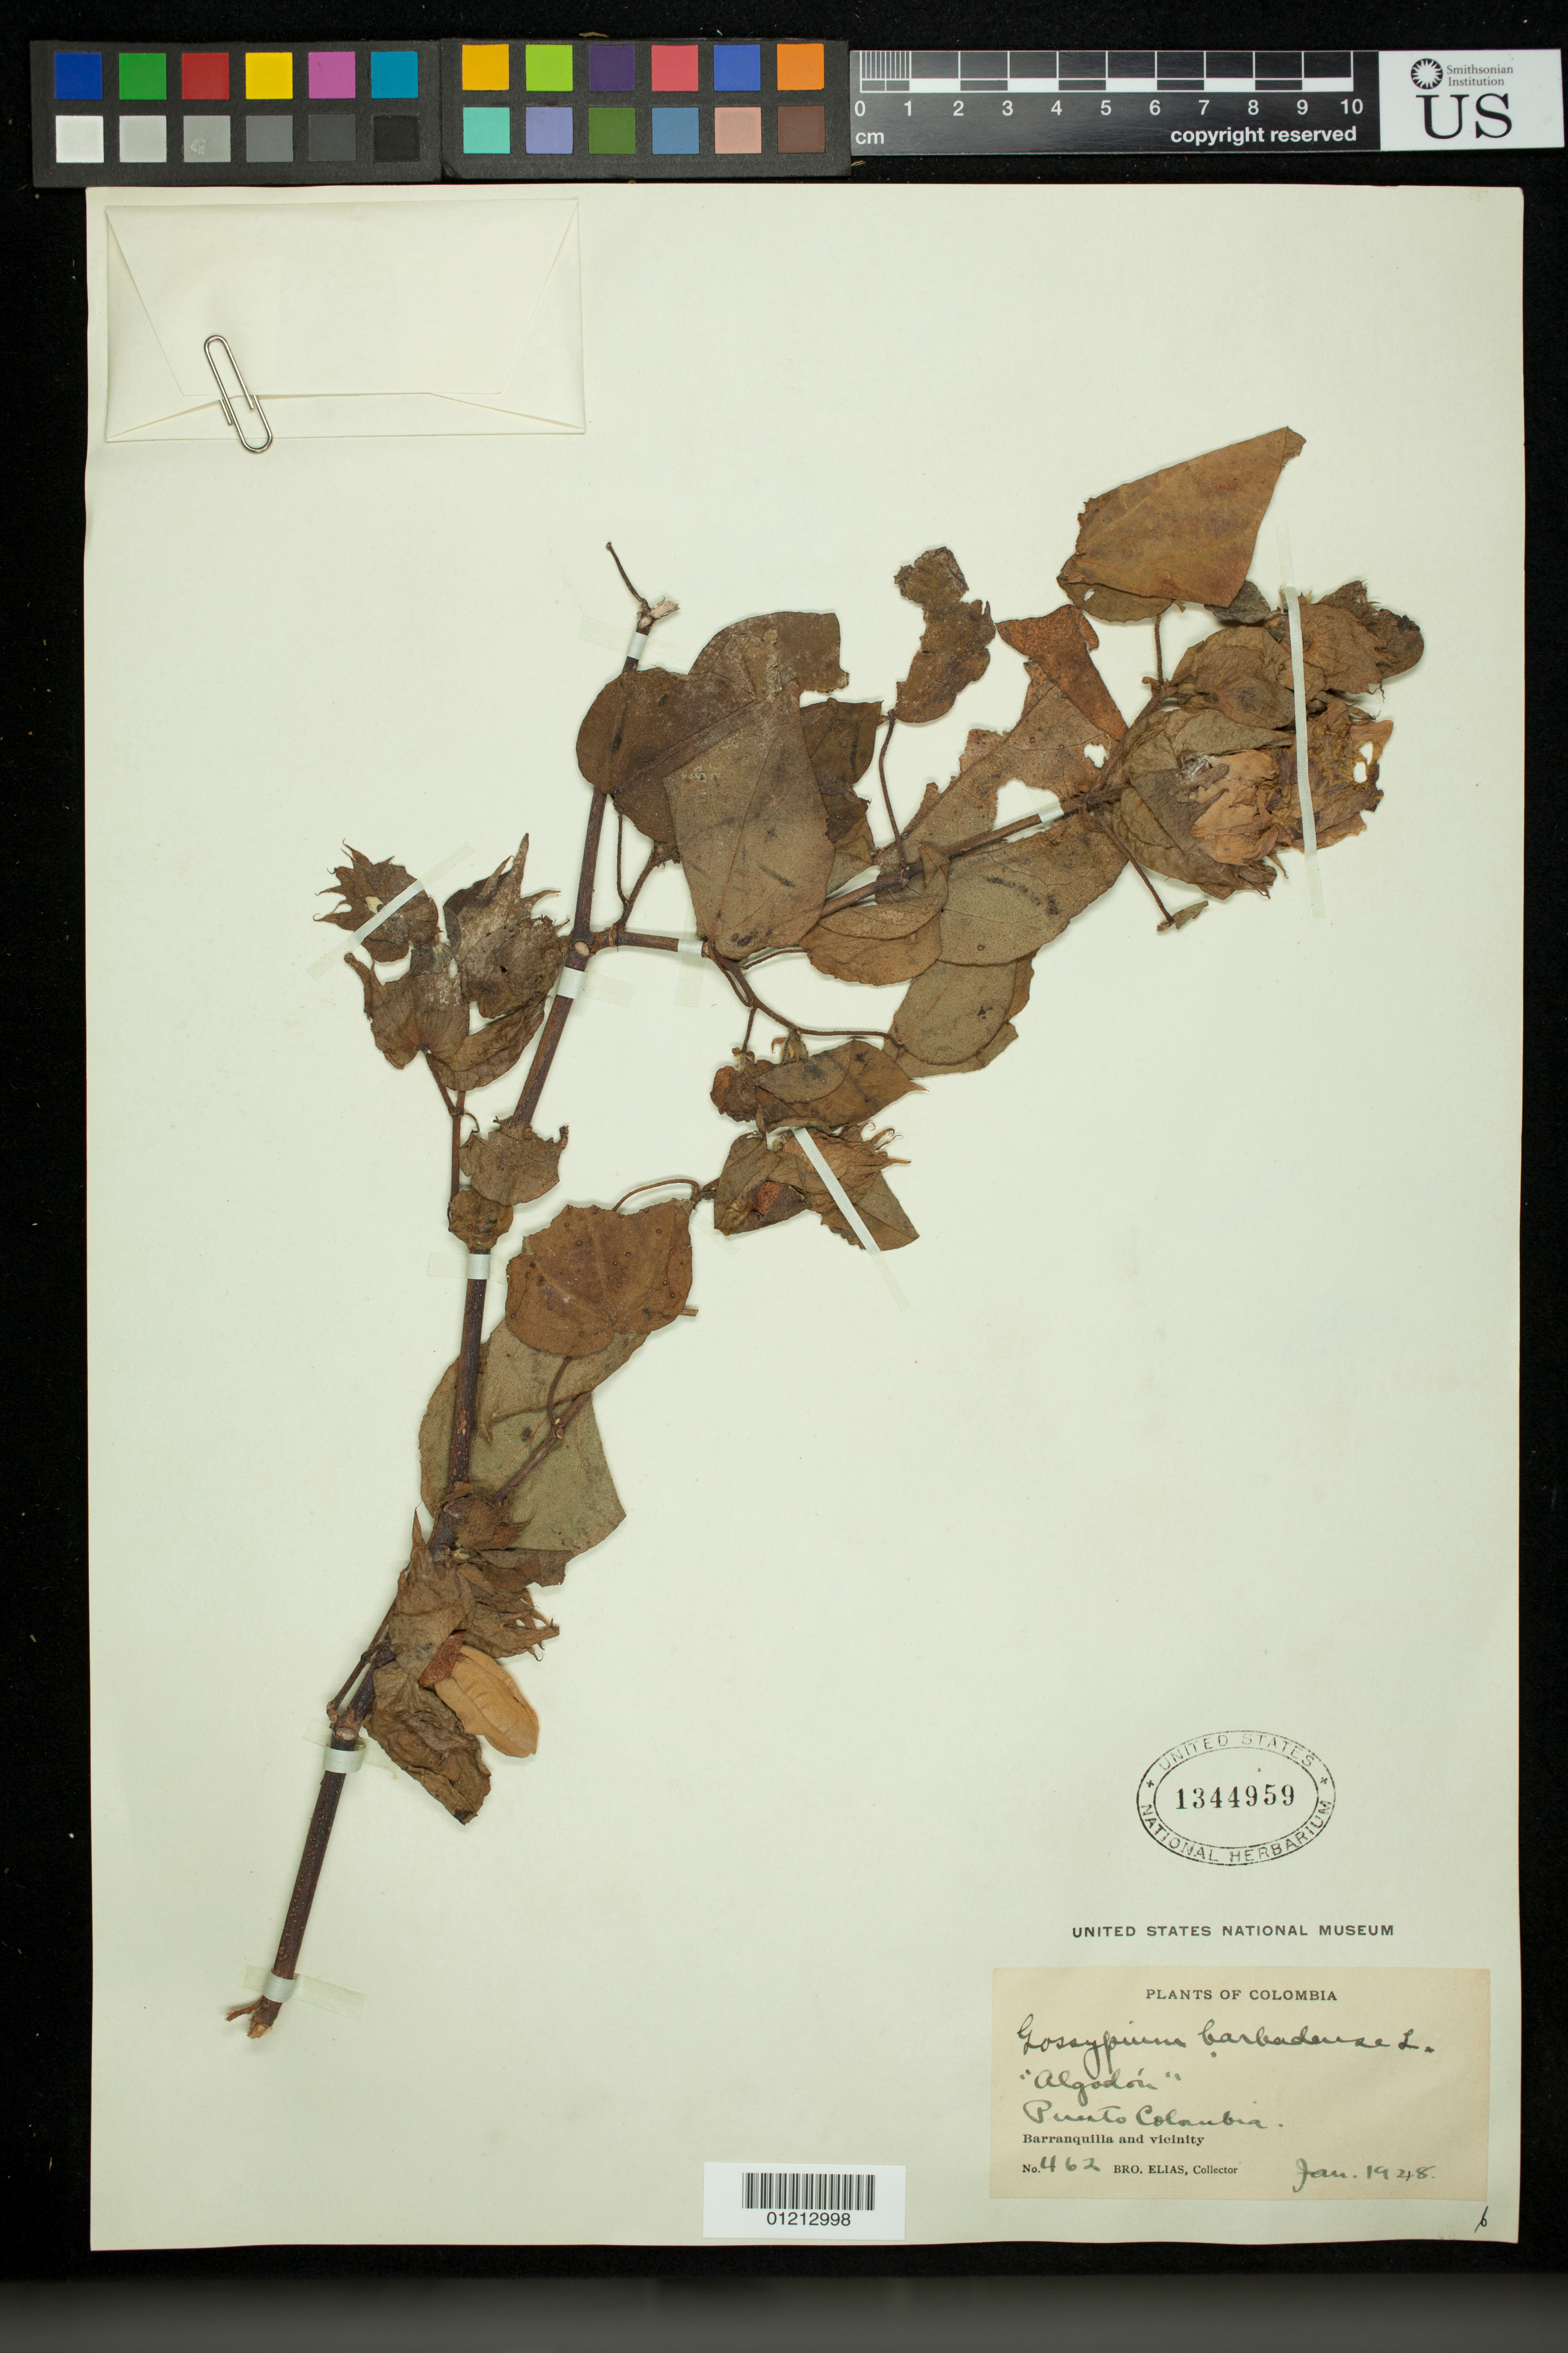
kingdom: Plantae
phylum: Tracheophyta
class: Magnoliopsida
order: Malvales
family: Malvaceae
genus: Gossypium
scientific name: Gossypium hirsutum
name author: L.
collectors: Bro. Elias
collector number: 462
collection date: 1948-01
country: Colombia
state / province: Atlántico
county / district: Barranquilla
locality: Puerto Colombia. Barranquilla and vicinity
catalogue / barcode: US 1344959